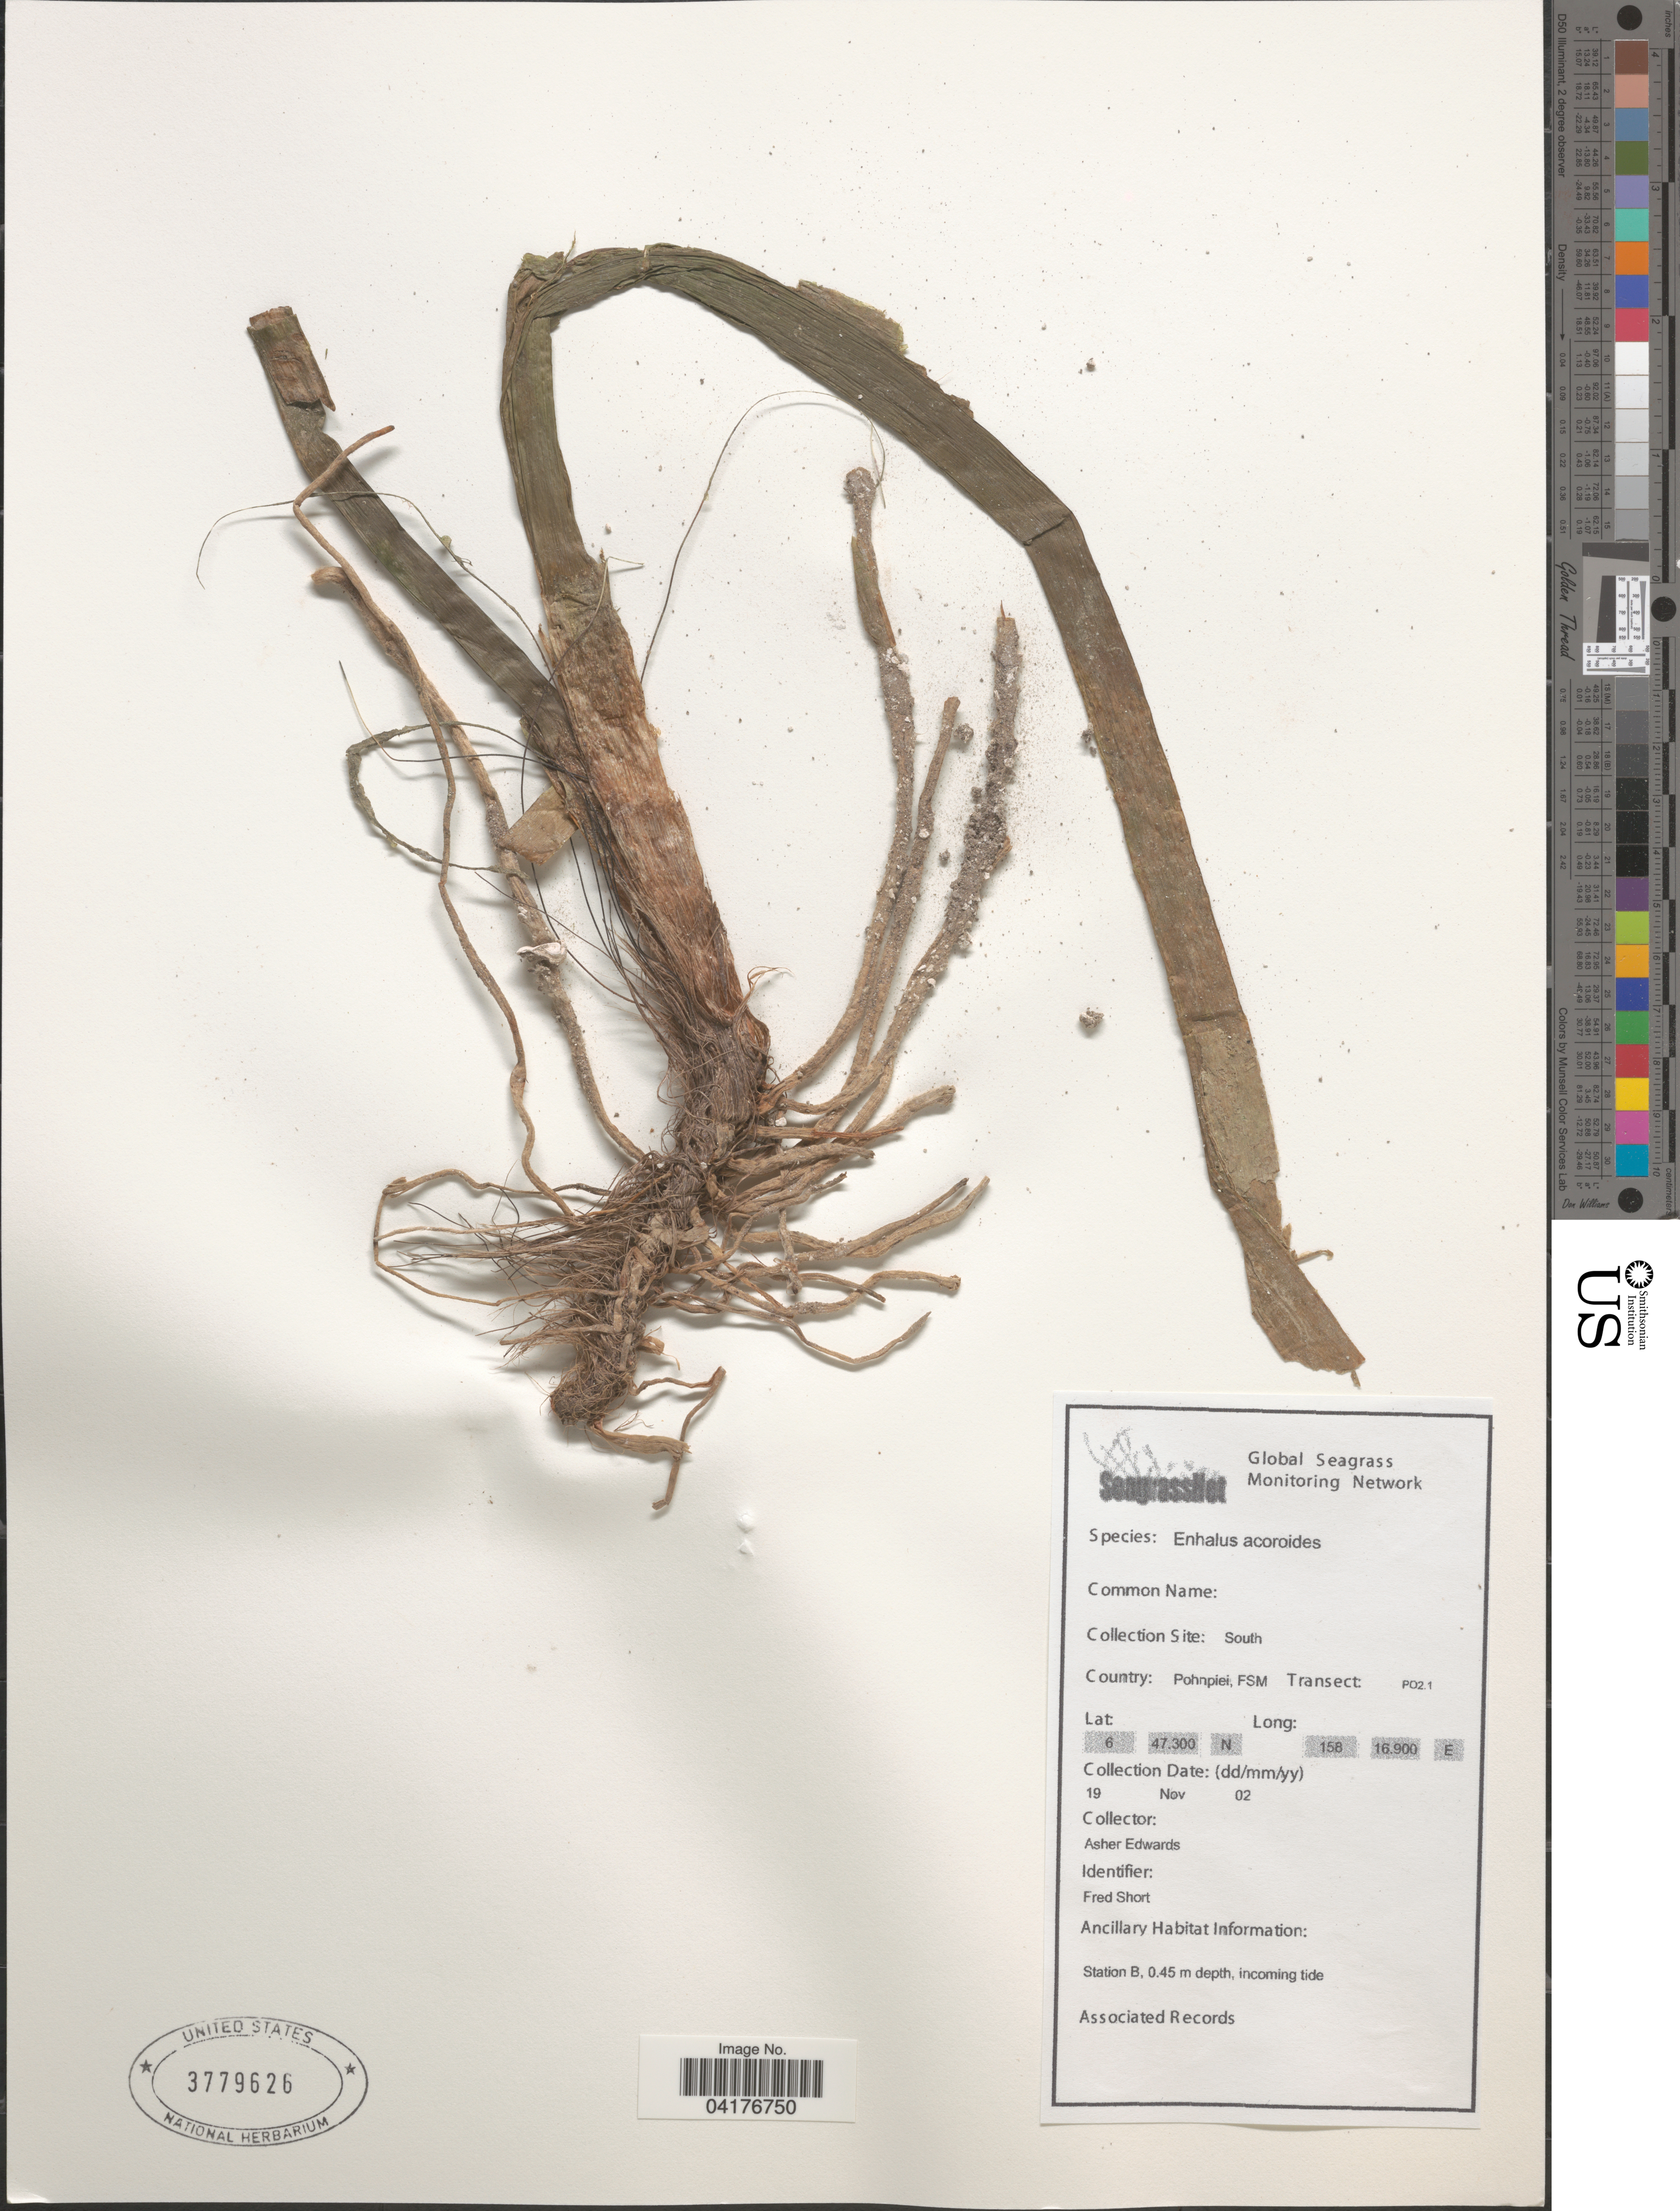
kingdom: Plantae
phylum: Tracheophyta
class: Liliopsida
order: Alismatales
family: Hydrocharitaceae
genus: Enhalus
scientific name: Enhalus acoroides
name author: (L. f.) Royle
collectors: A. Edwards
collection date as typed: Transcribed d/m/y: 19/11/2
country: Micronesia, Federated States of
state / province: Pohnpei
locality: South. Pohnpiei. Transect: PO2.1. Station B.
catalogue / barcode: US 3779626